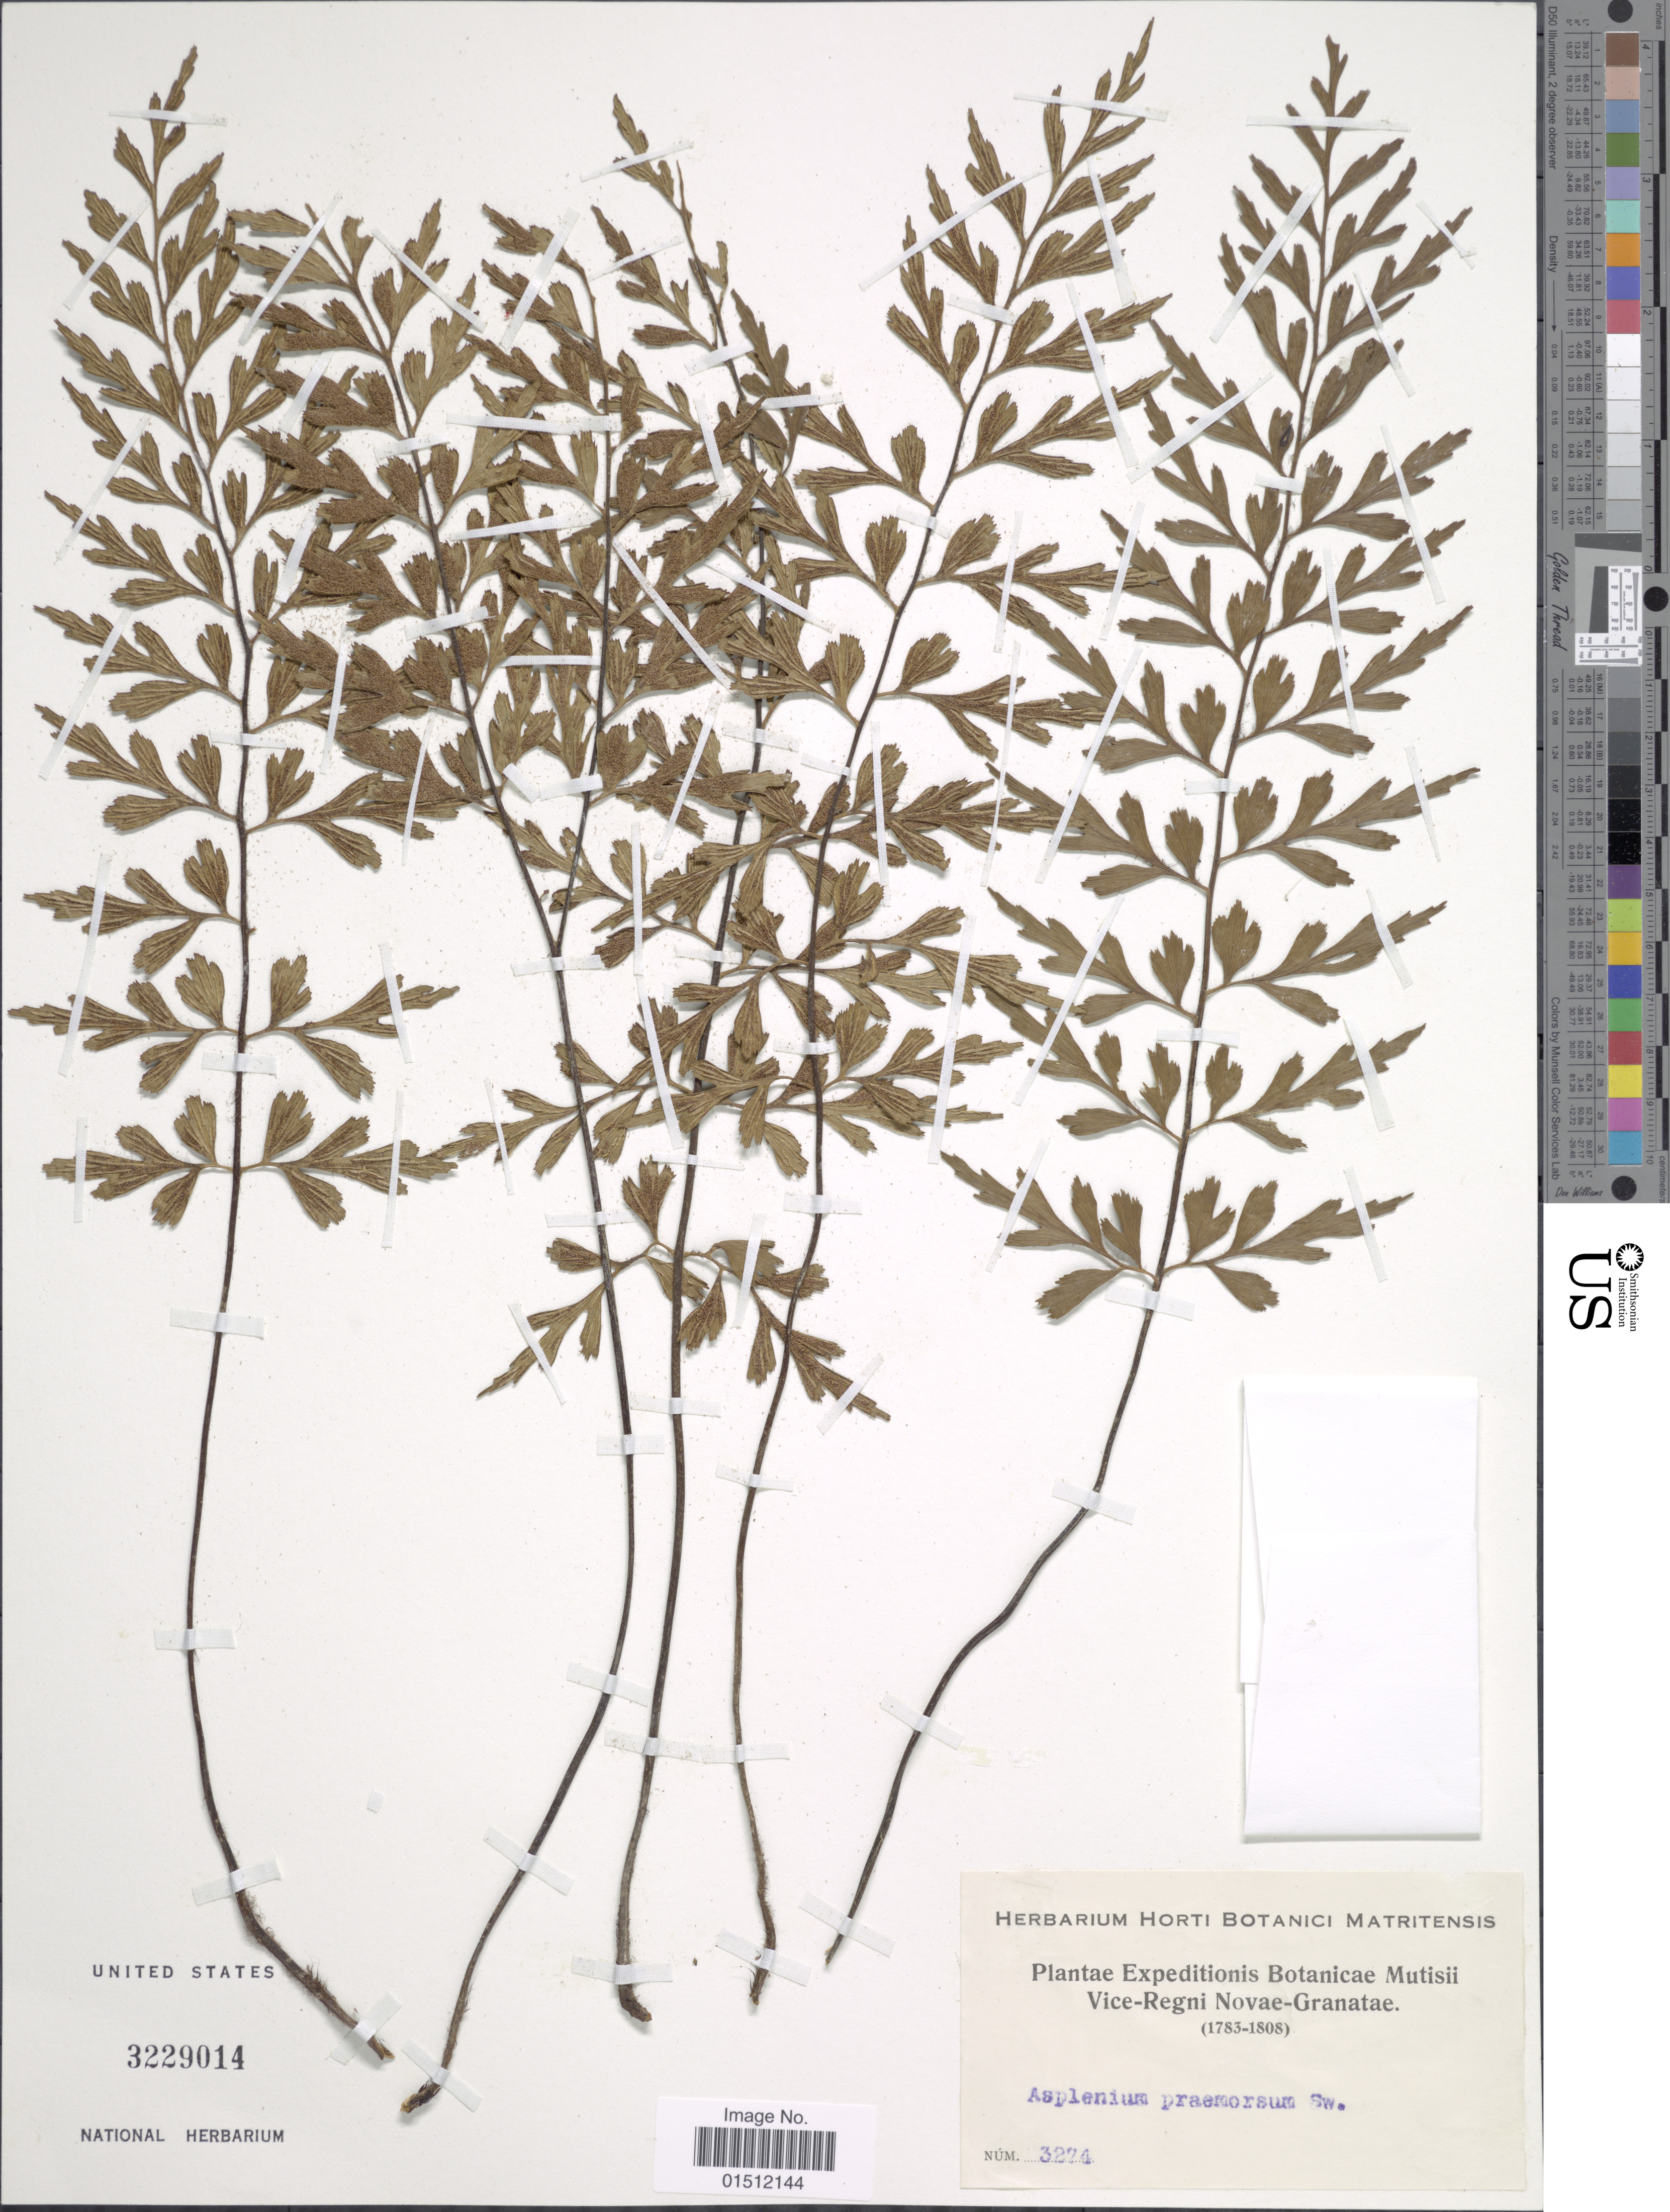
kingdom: Plantae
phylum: Tracheophyta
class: Polypodiopsida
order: Polypodiales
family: Aspleniaceae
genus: Asplenium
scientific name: Asplenium praemorsum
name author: Sw.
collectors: Expeditions Botanicae Mutisii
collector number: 3274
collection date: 1783/1808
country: Colombia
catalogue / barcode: US 3229014